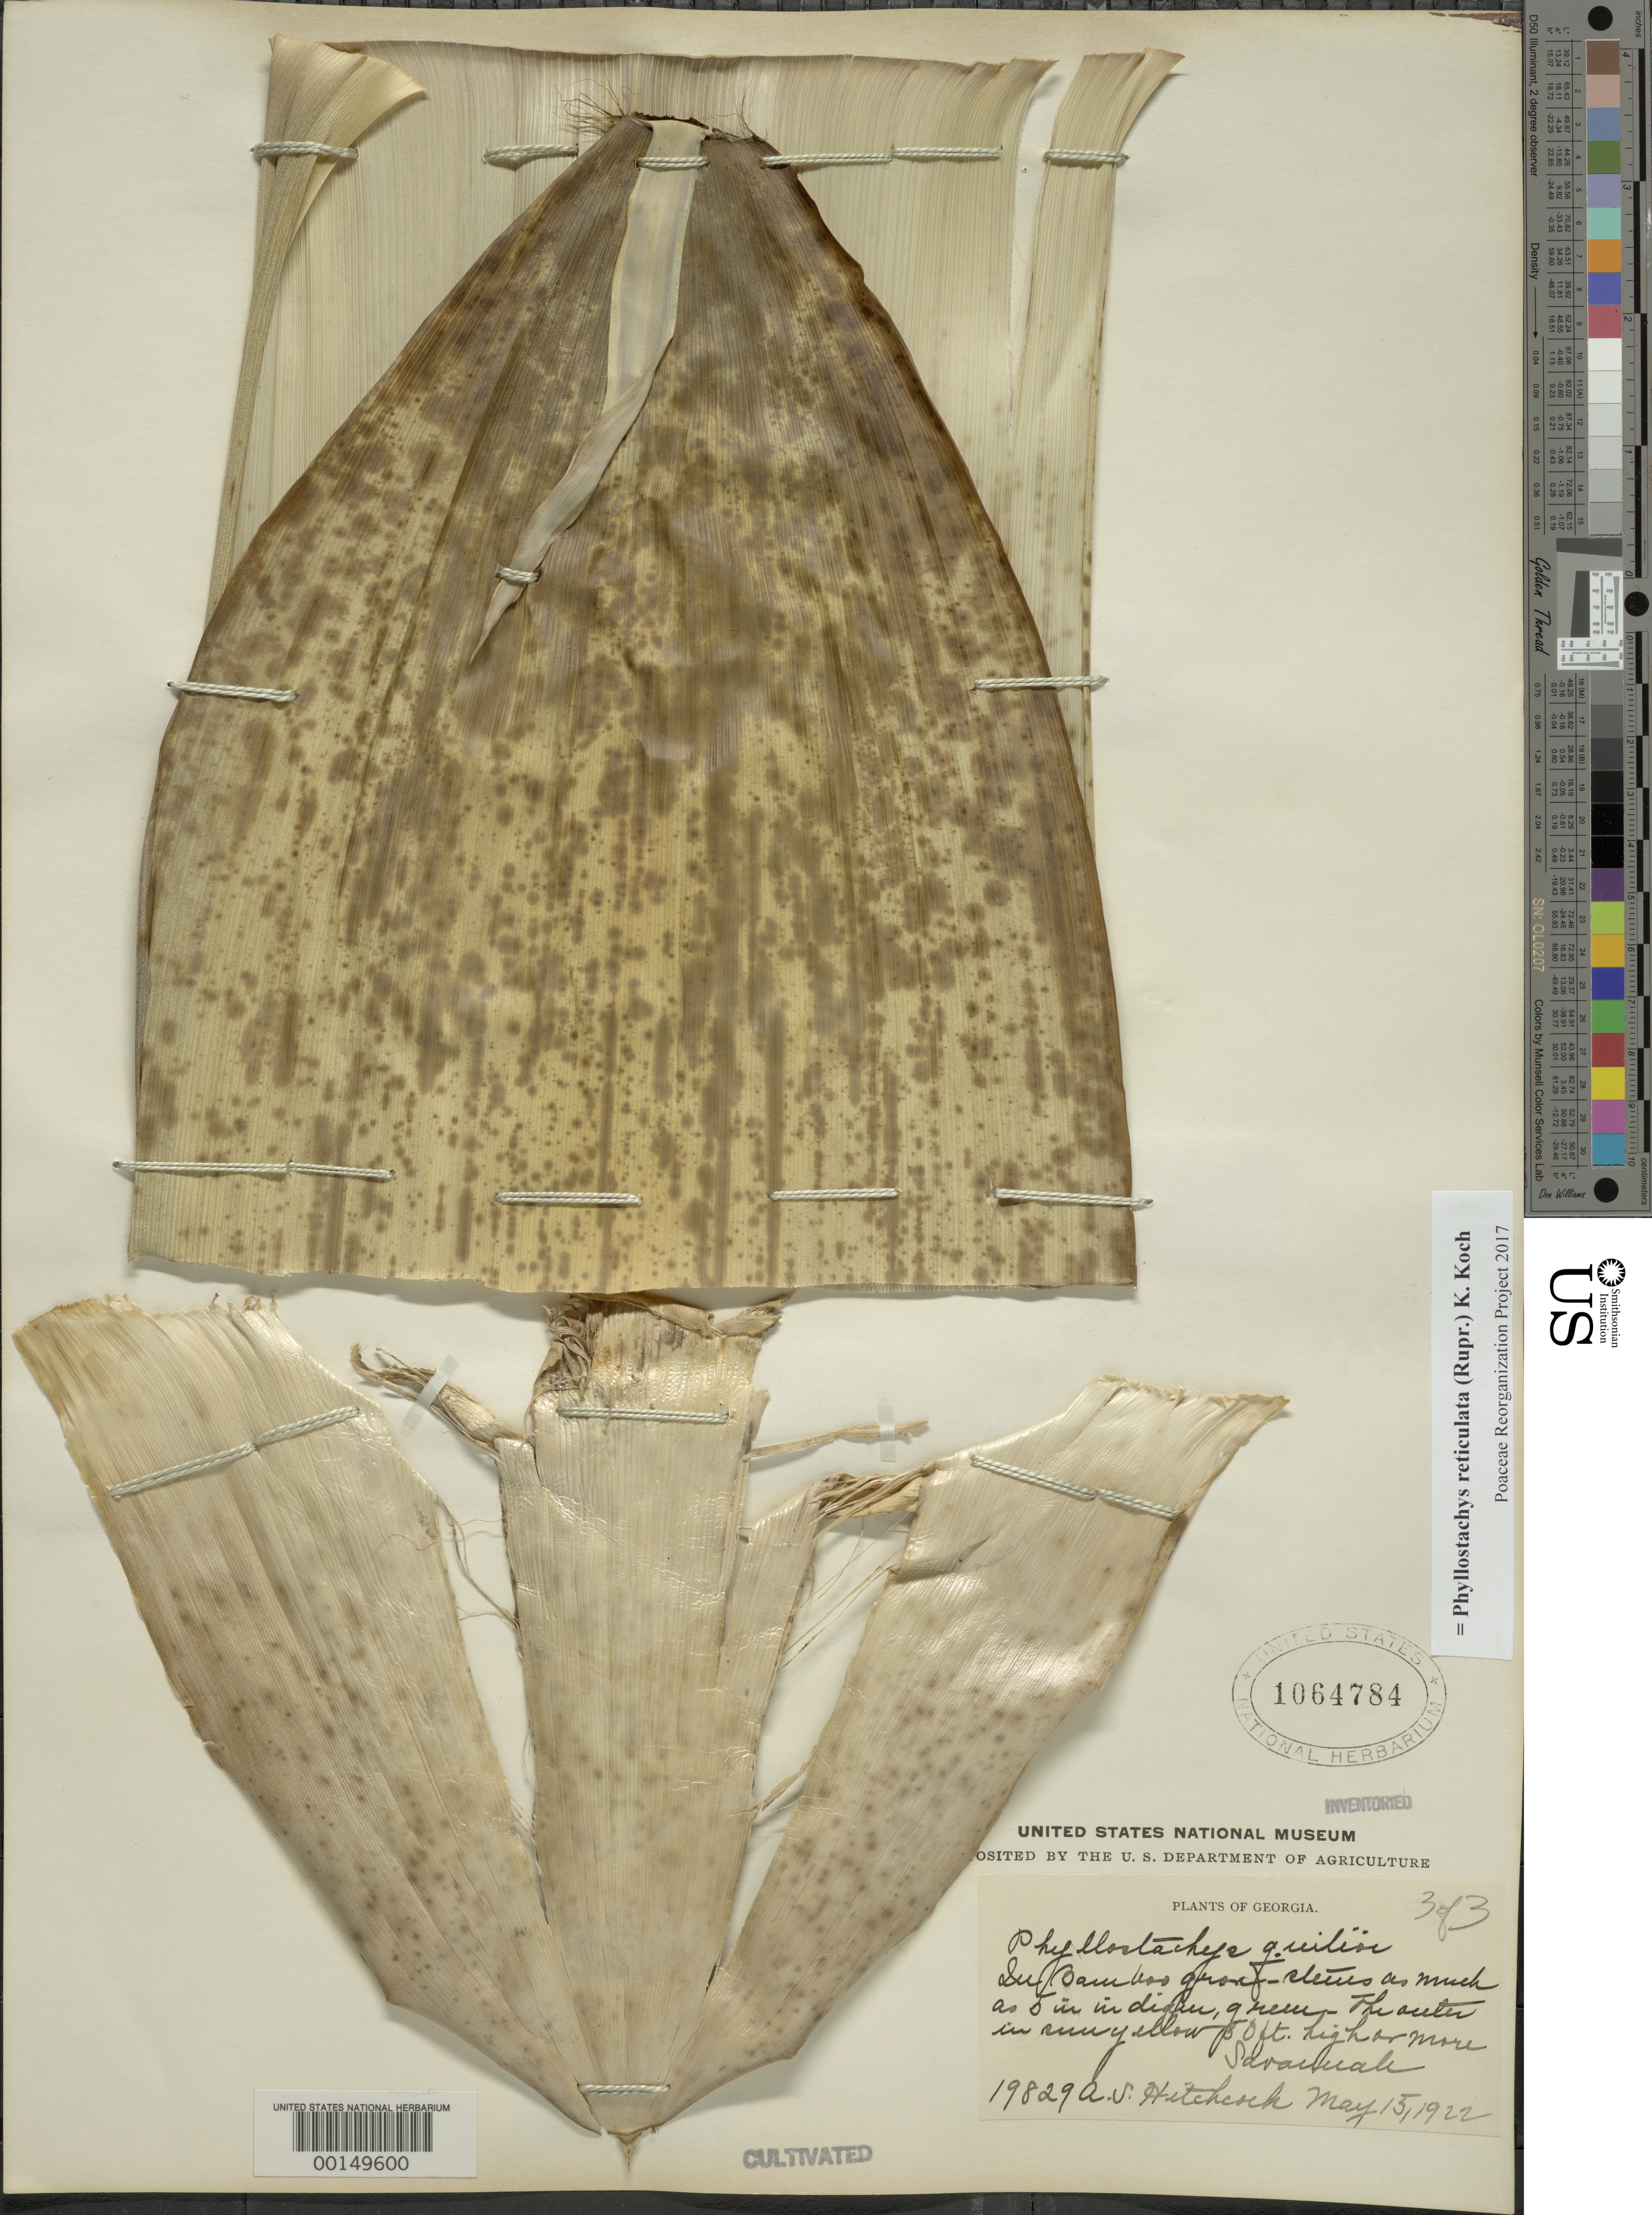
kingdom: Plantae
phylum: Tracheophyta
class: Liliopsida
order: Poales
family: Poaceae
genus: Phyllostachys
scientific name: Phyllostachys reticulata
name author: (Rupr.) K. Koch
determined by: Poaceae Reorganization Project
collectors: A. S. Hitchcock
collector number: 19829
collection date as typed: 10 May 1922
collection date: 1922-05-10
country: United States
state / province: Georgia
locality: Savannah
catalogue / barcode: US 1064784